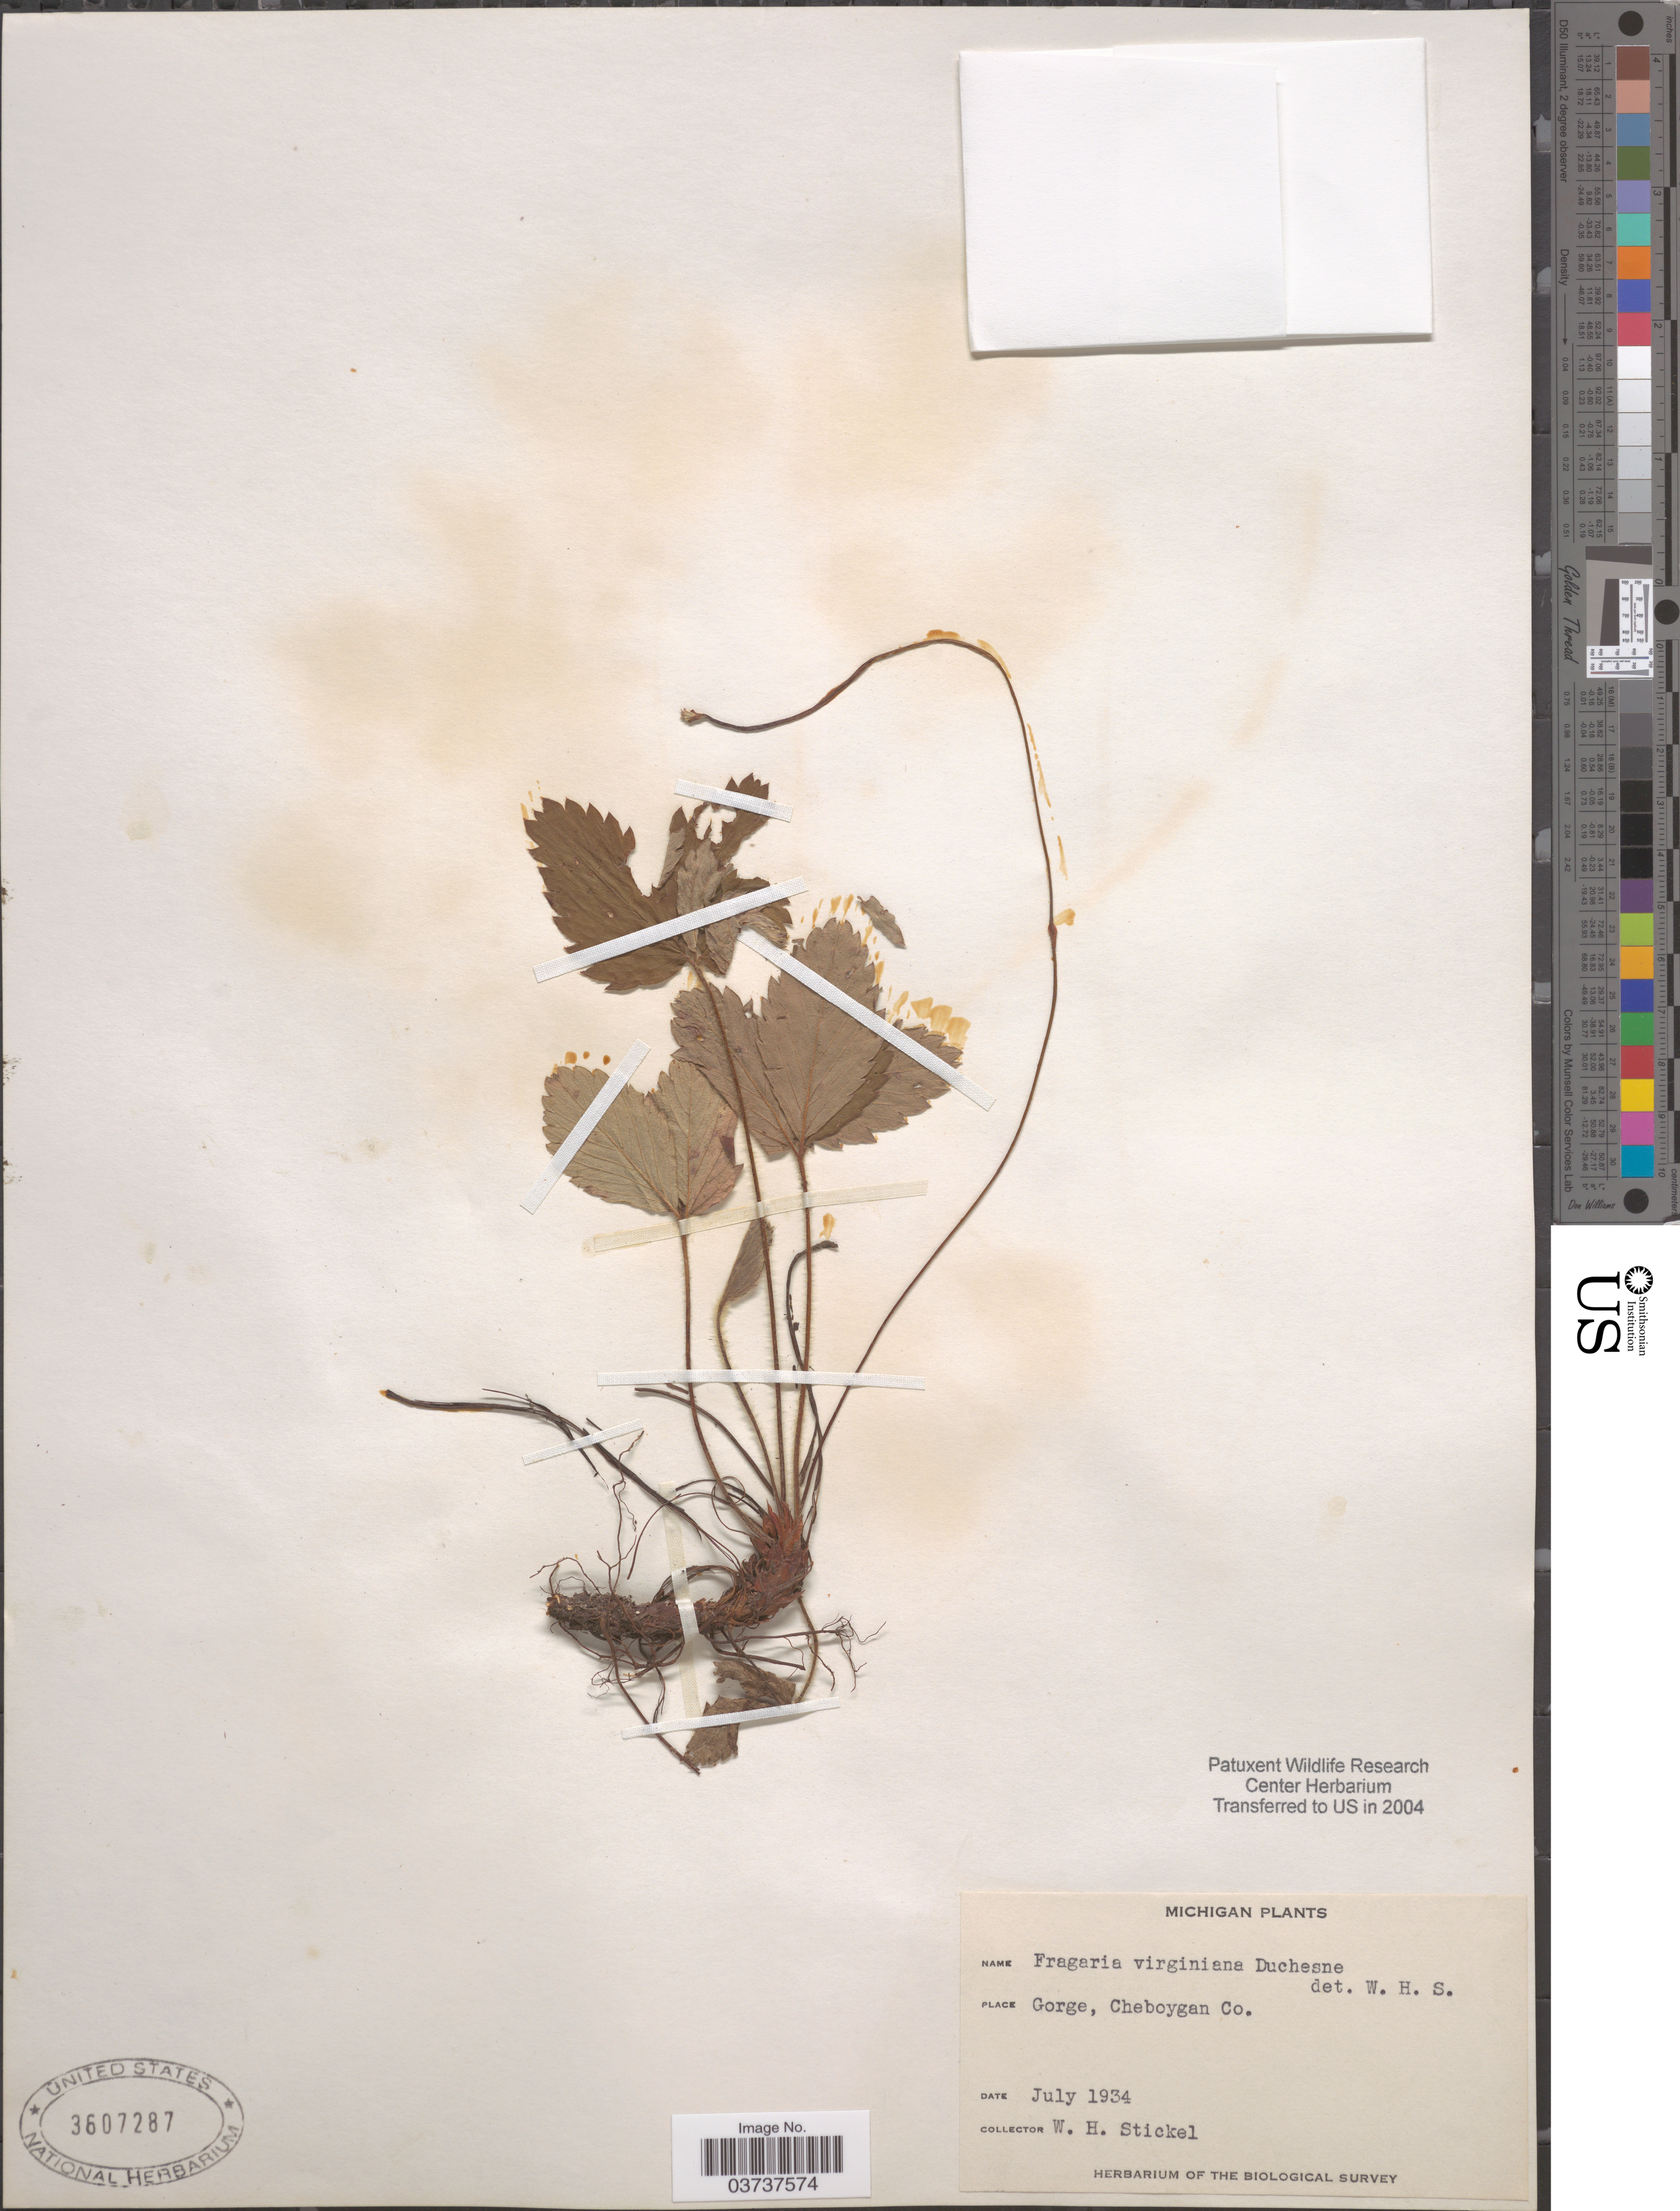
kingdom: Plantae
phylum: Tracheophyta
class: Magnoliopsida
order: Rosales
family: Rosaceae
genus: Fragaria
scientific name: Fragaria virginiana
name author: Mill.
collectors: W. Stickel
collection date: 1934-07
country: United States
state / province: Michigan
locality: Gorge, Cheboygan Co.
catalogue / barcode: US 3607287